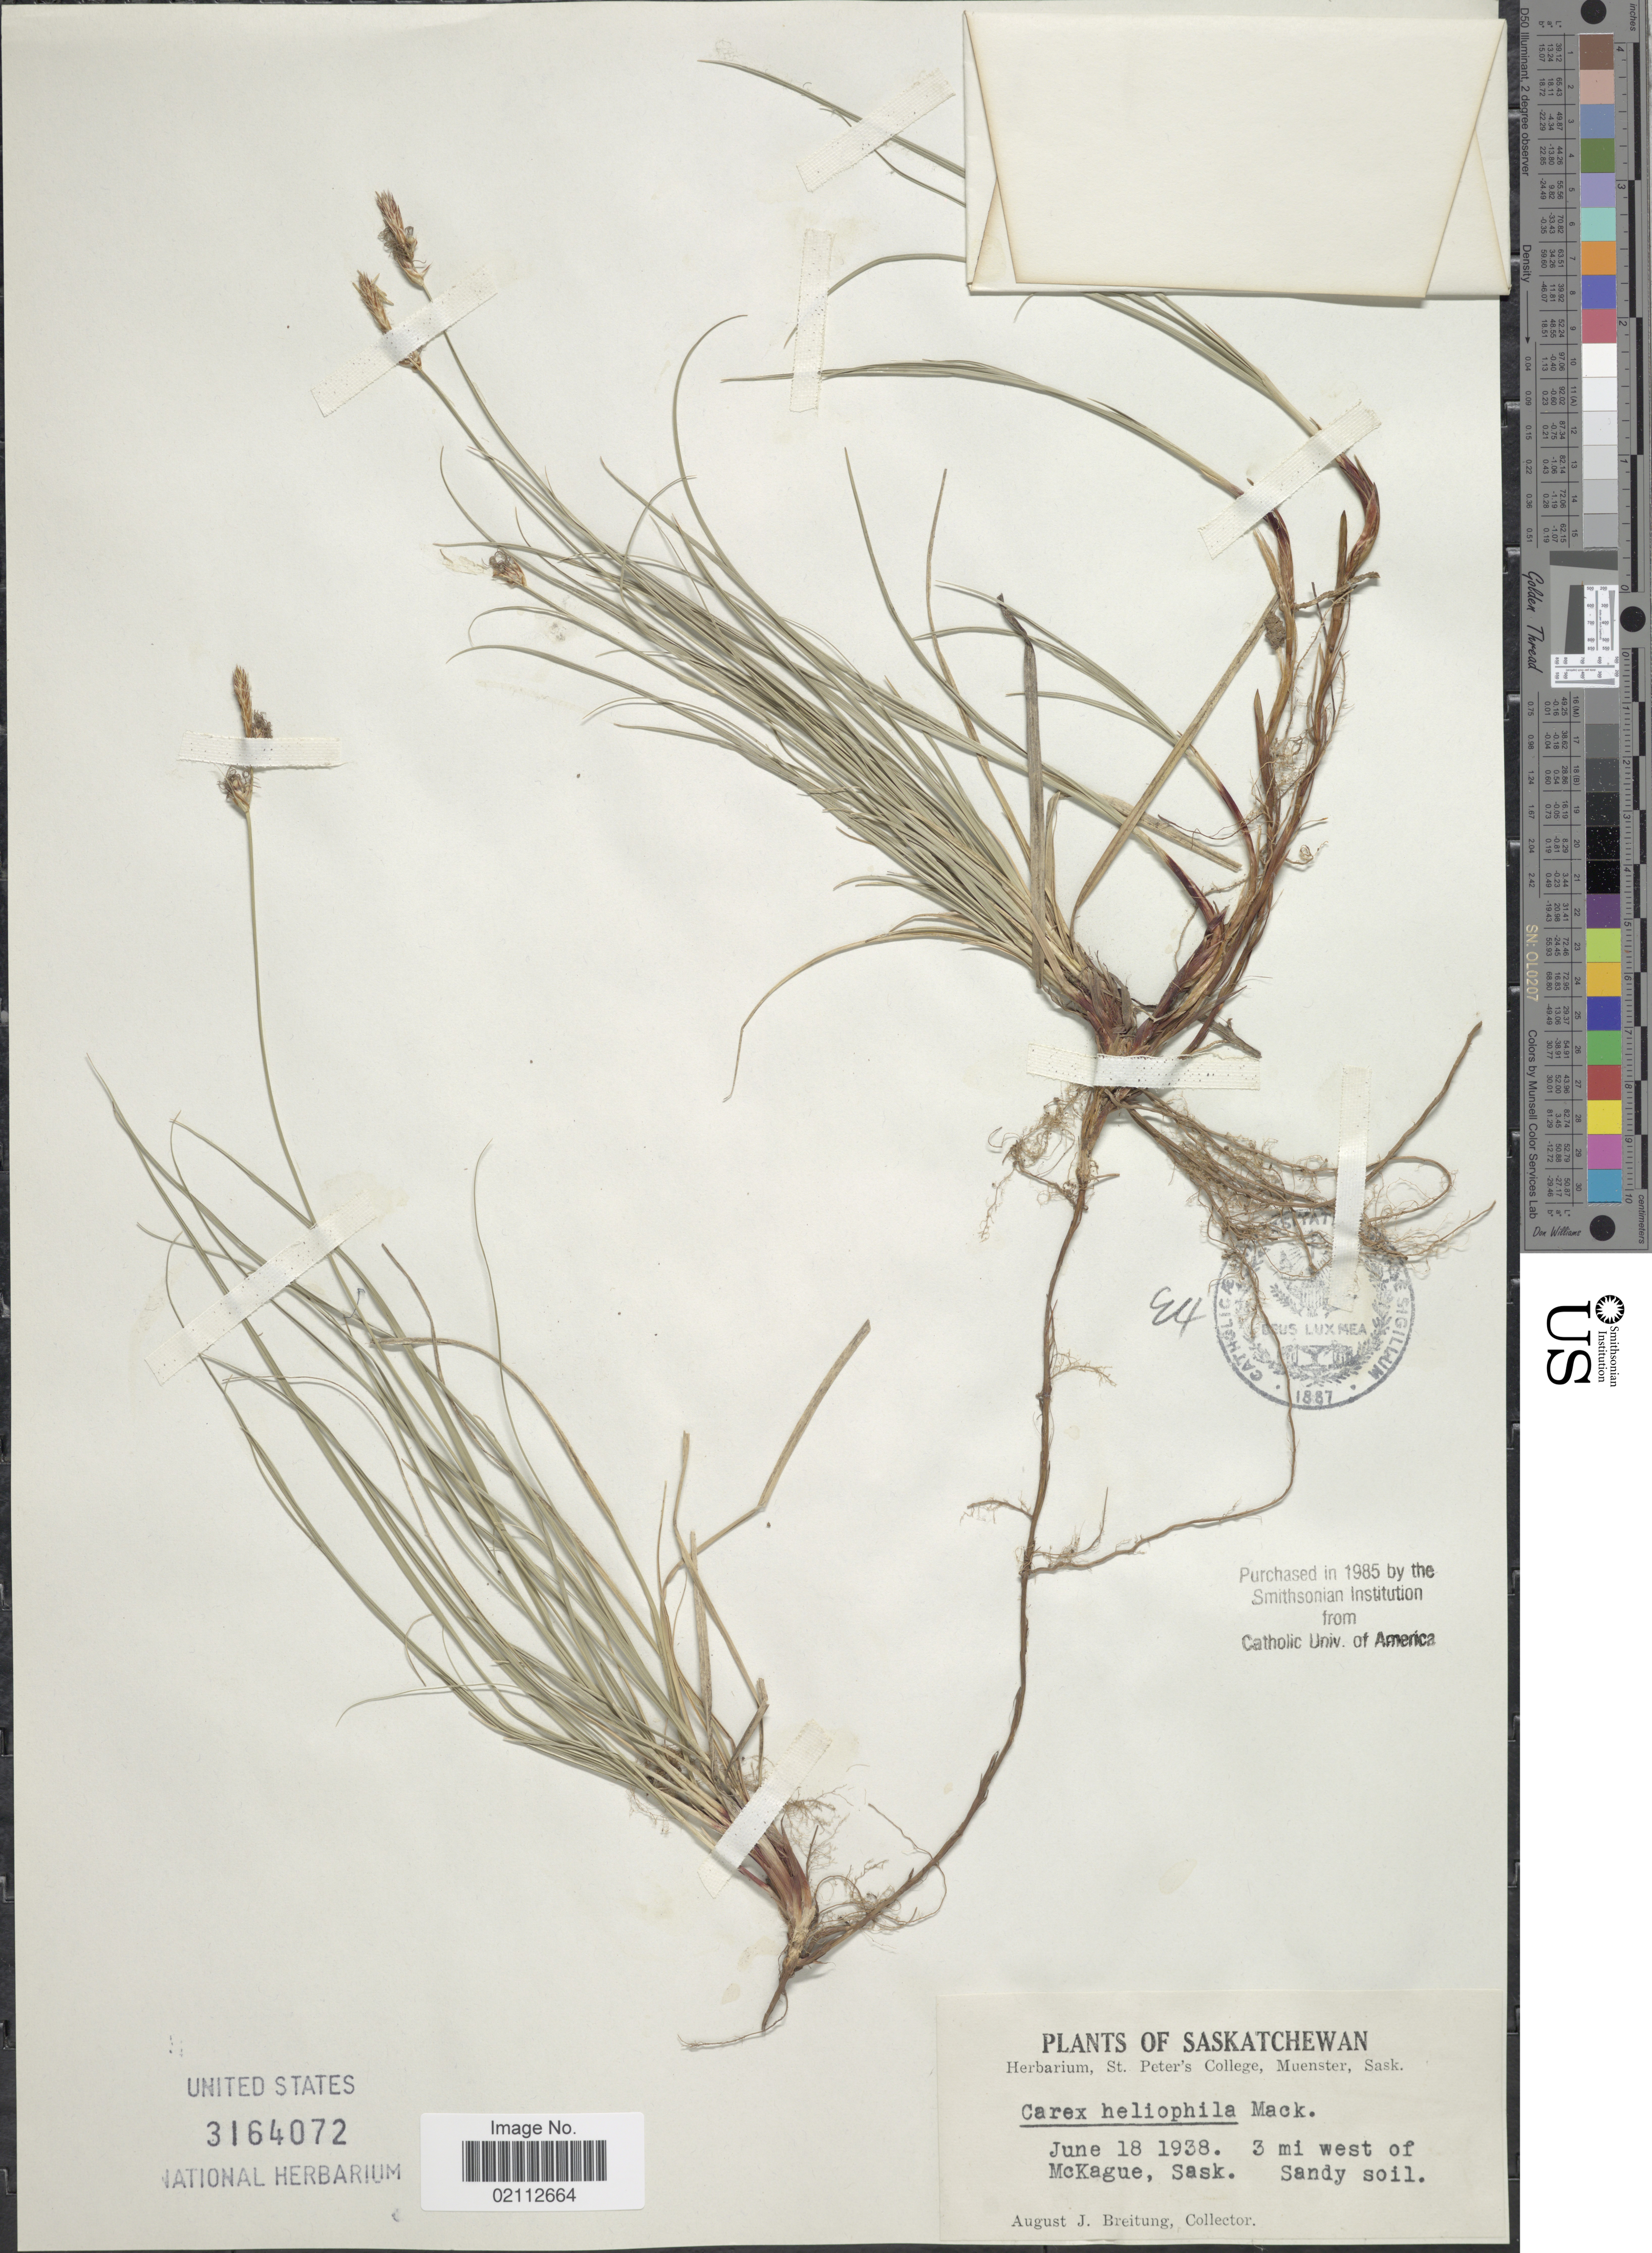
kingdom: Plantae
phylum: Tracheophyta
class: Liliopsida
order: Poales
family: Cyperaceae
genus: Carex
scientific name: Carex heliophila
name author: Mack.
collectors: A. Breitung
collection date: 1938-06-18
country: Canada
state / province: Saskatchewan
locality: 3 mi west of McKague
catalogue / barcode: US 3164072